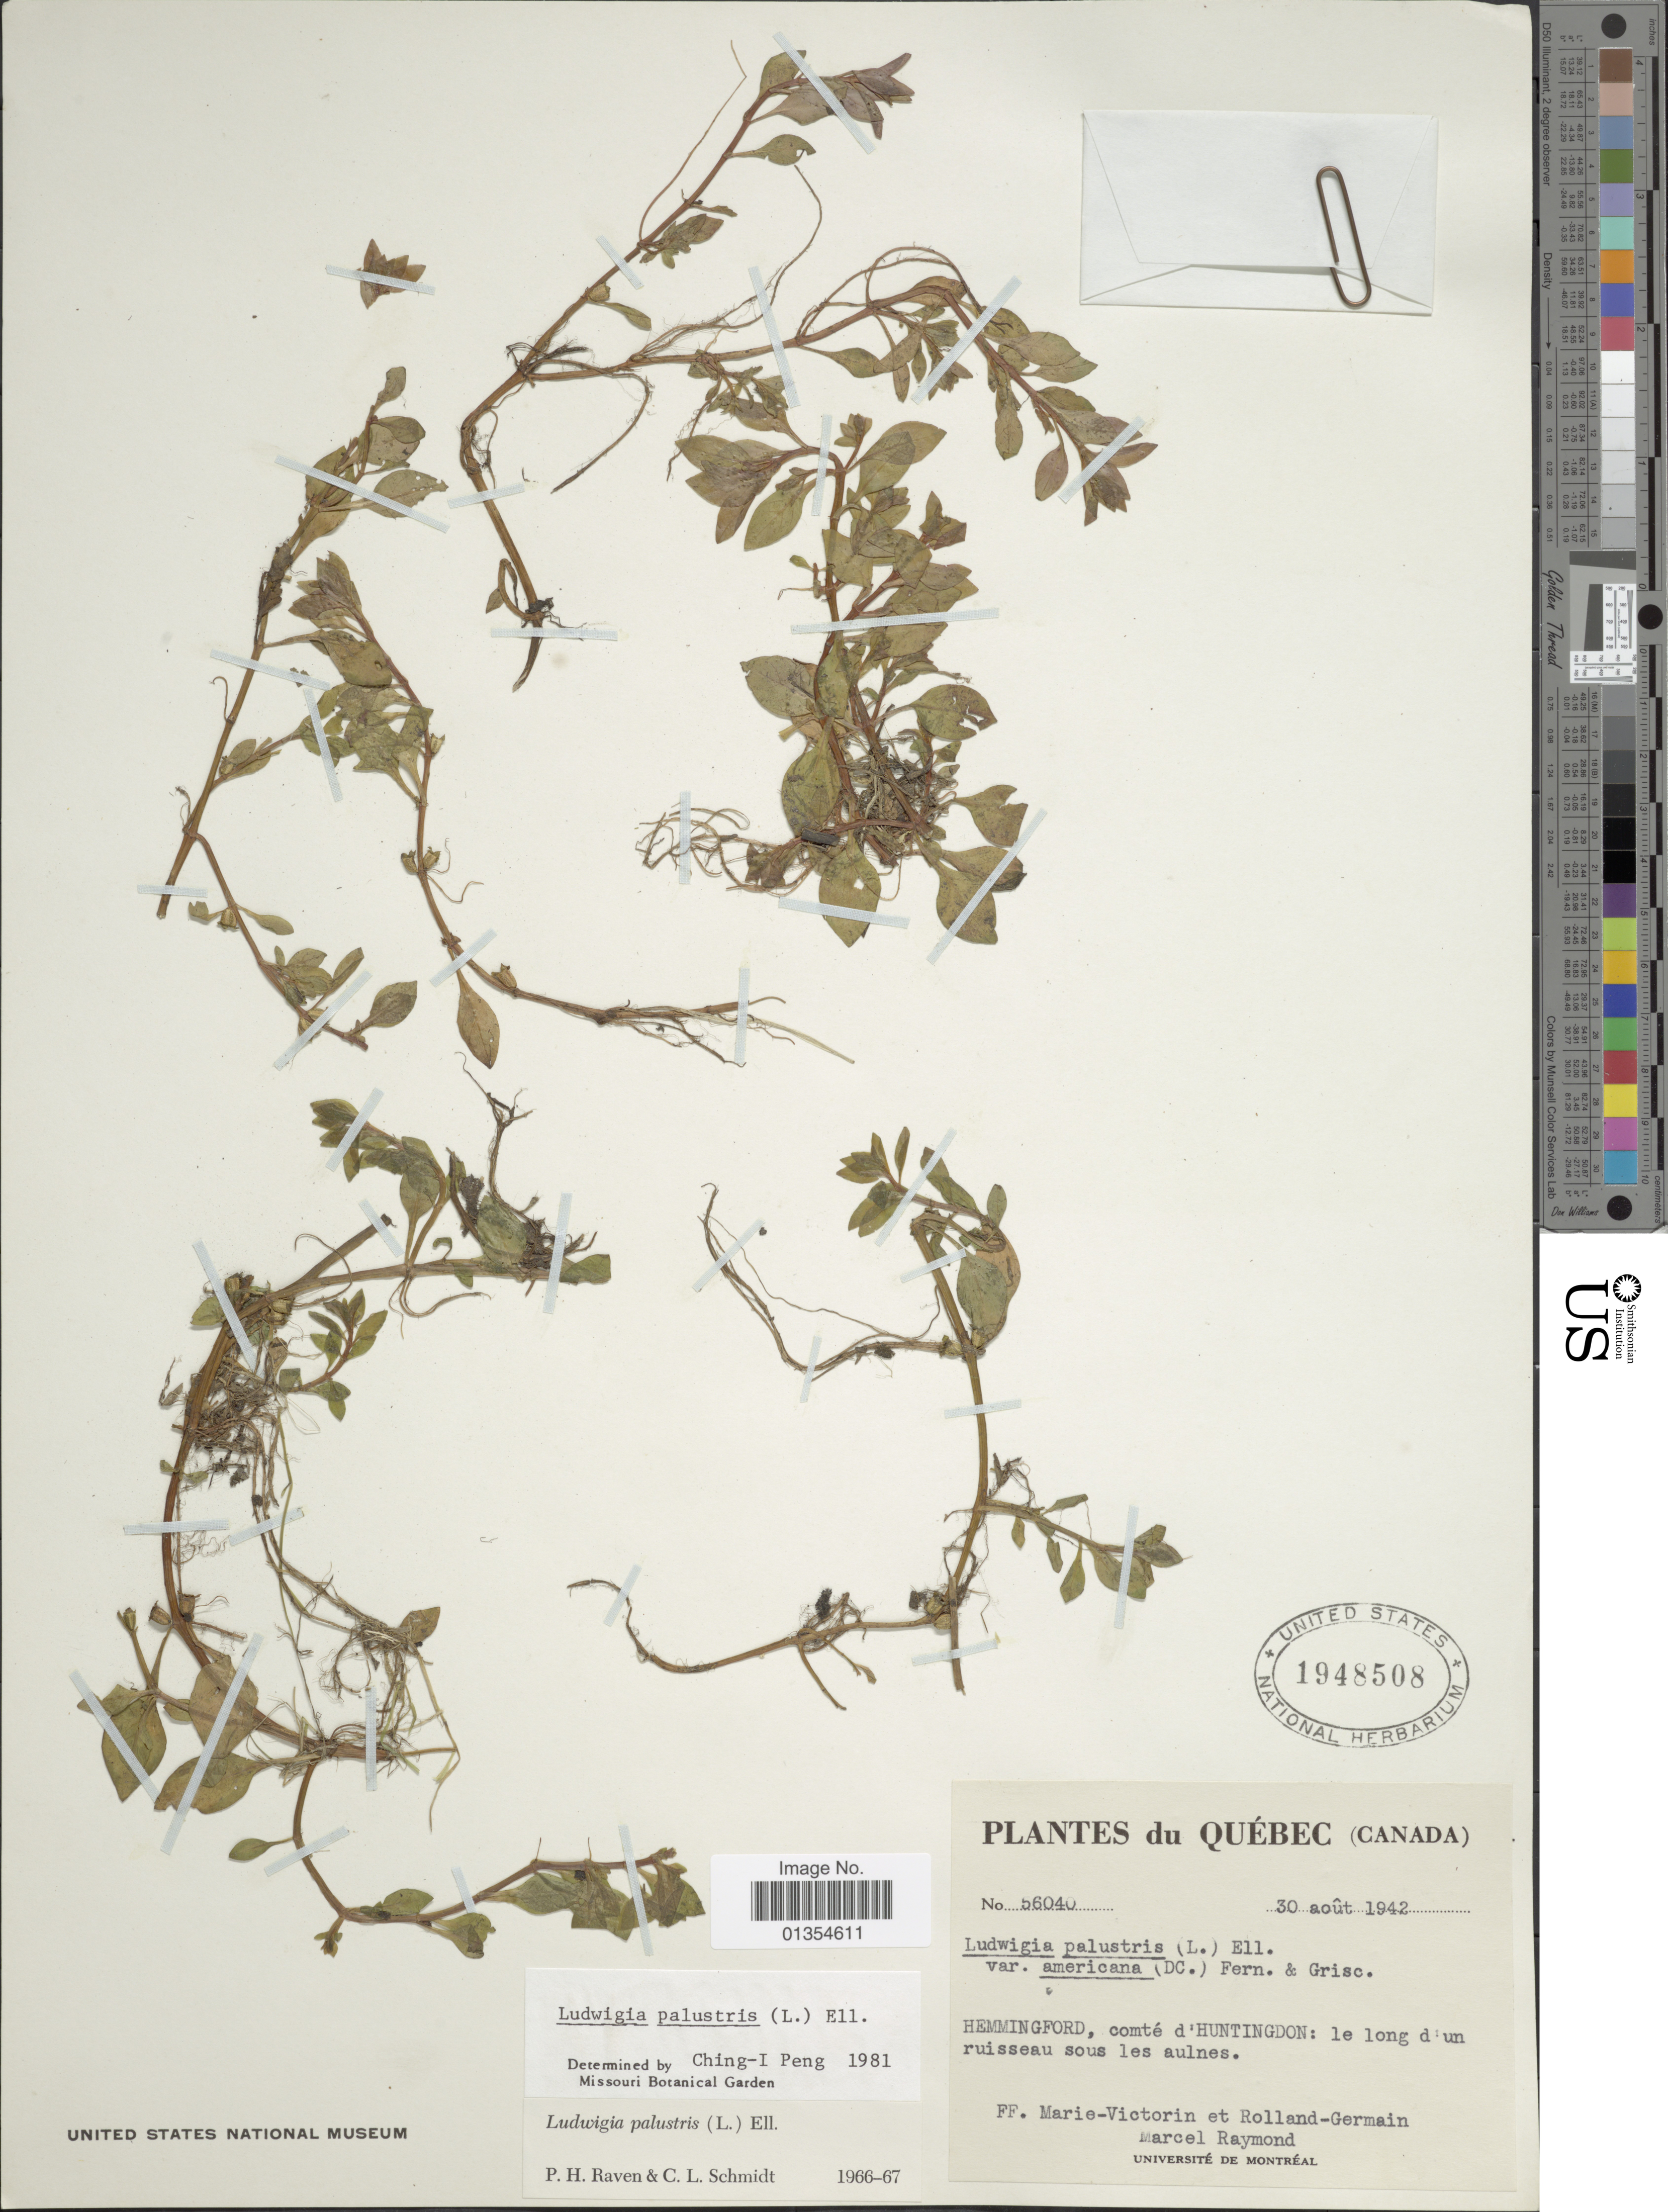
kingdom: Plantae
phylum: Tracheophyta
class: Magnoliopsida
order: Myrtales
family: Onagraceae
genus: Ludwigia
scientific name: Ludwigia palustris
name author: (L.) Elliott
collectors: Fr. Marie-Victorin, Rolland-Germain & M. Raymond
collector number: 56040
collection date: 1942-08-30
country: Canada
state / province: Quebec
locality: Hemmingford, comté d'Huntingdon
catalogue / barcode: US 1948508